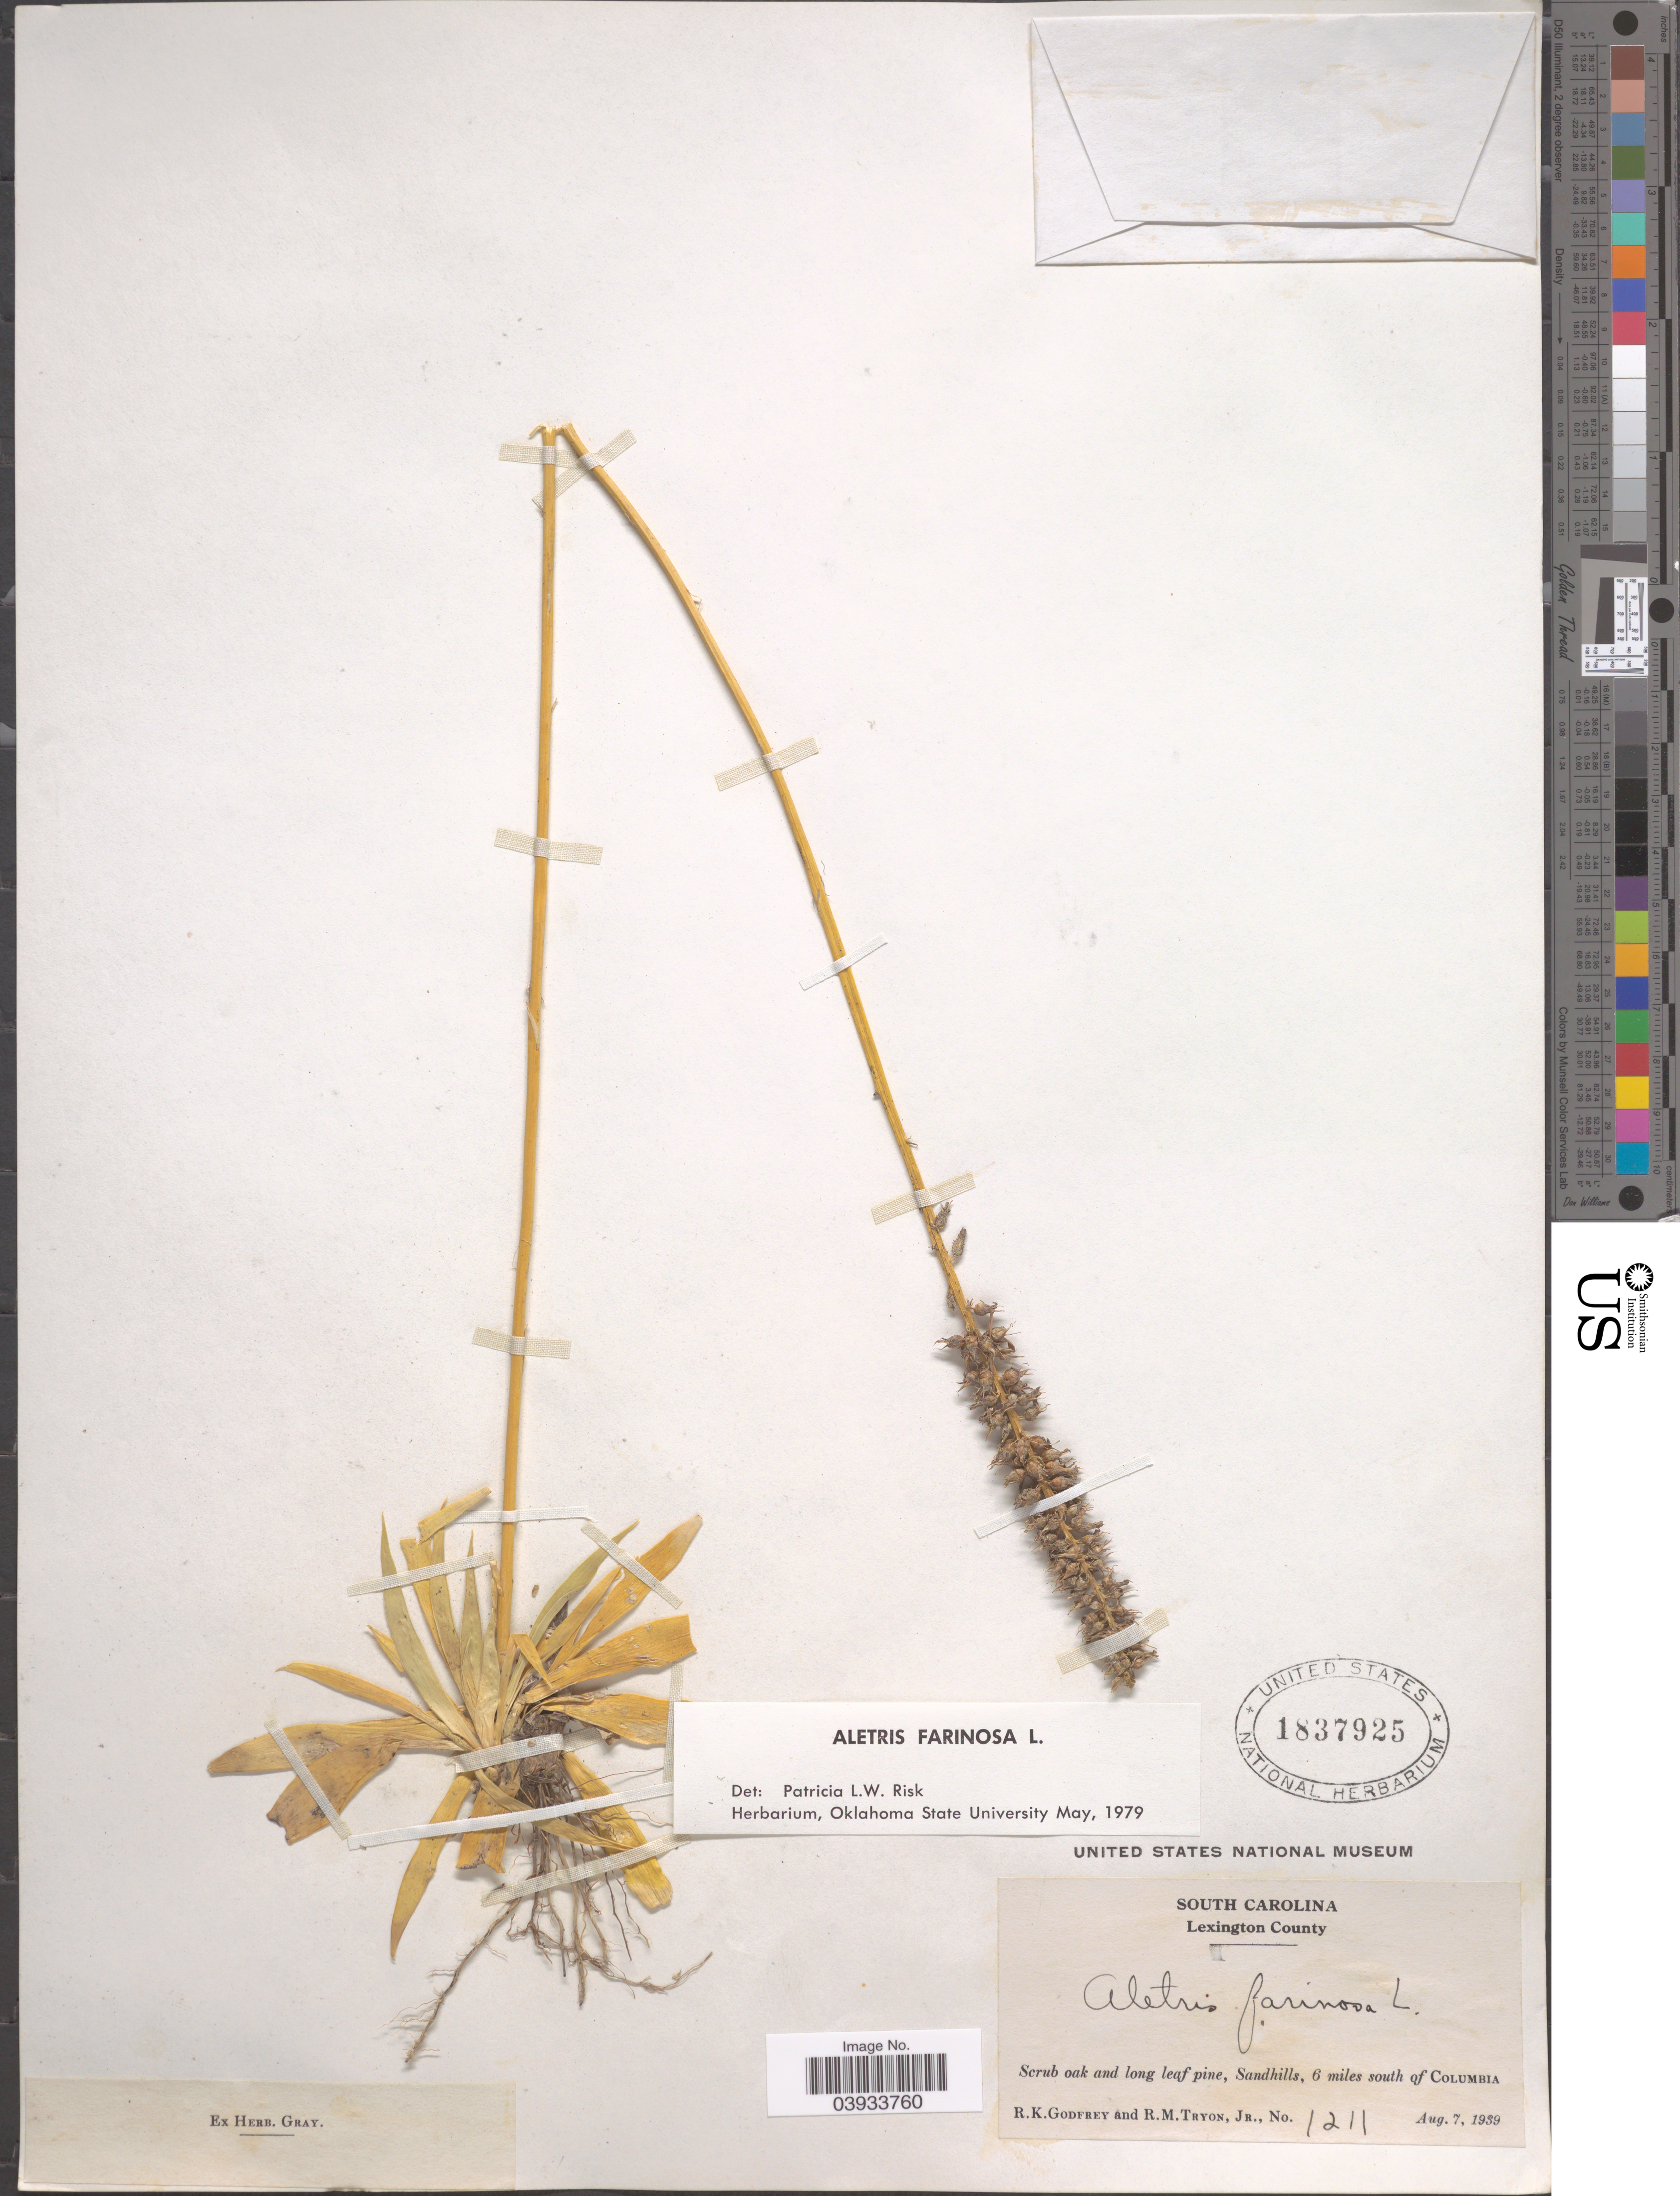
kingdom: Plantae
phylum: Tracheophyta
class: Liliopsida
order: Dioscoreales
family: Nartheciaceae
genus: Aletris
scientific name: Aletris farinosa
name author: L.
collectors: R. K. Godfrey & R. Tryon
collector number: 1211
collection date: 1939-08-07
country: United States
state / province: South Carolina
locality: Lexington County. Sandhills, 6 miles south of Columbia.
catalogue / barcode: US 1837925